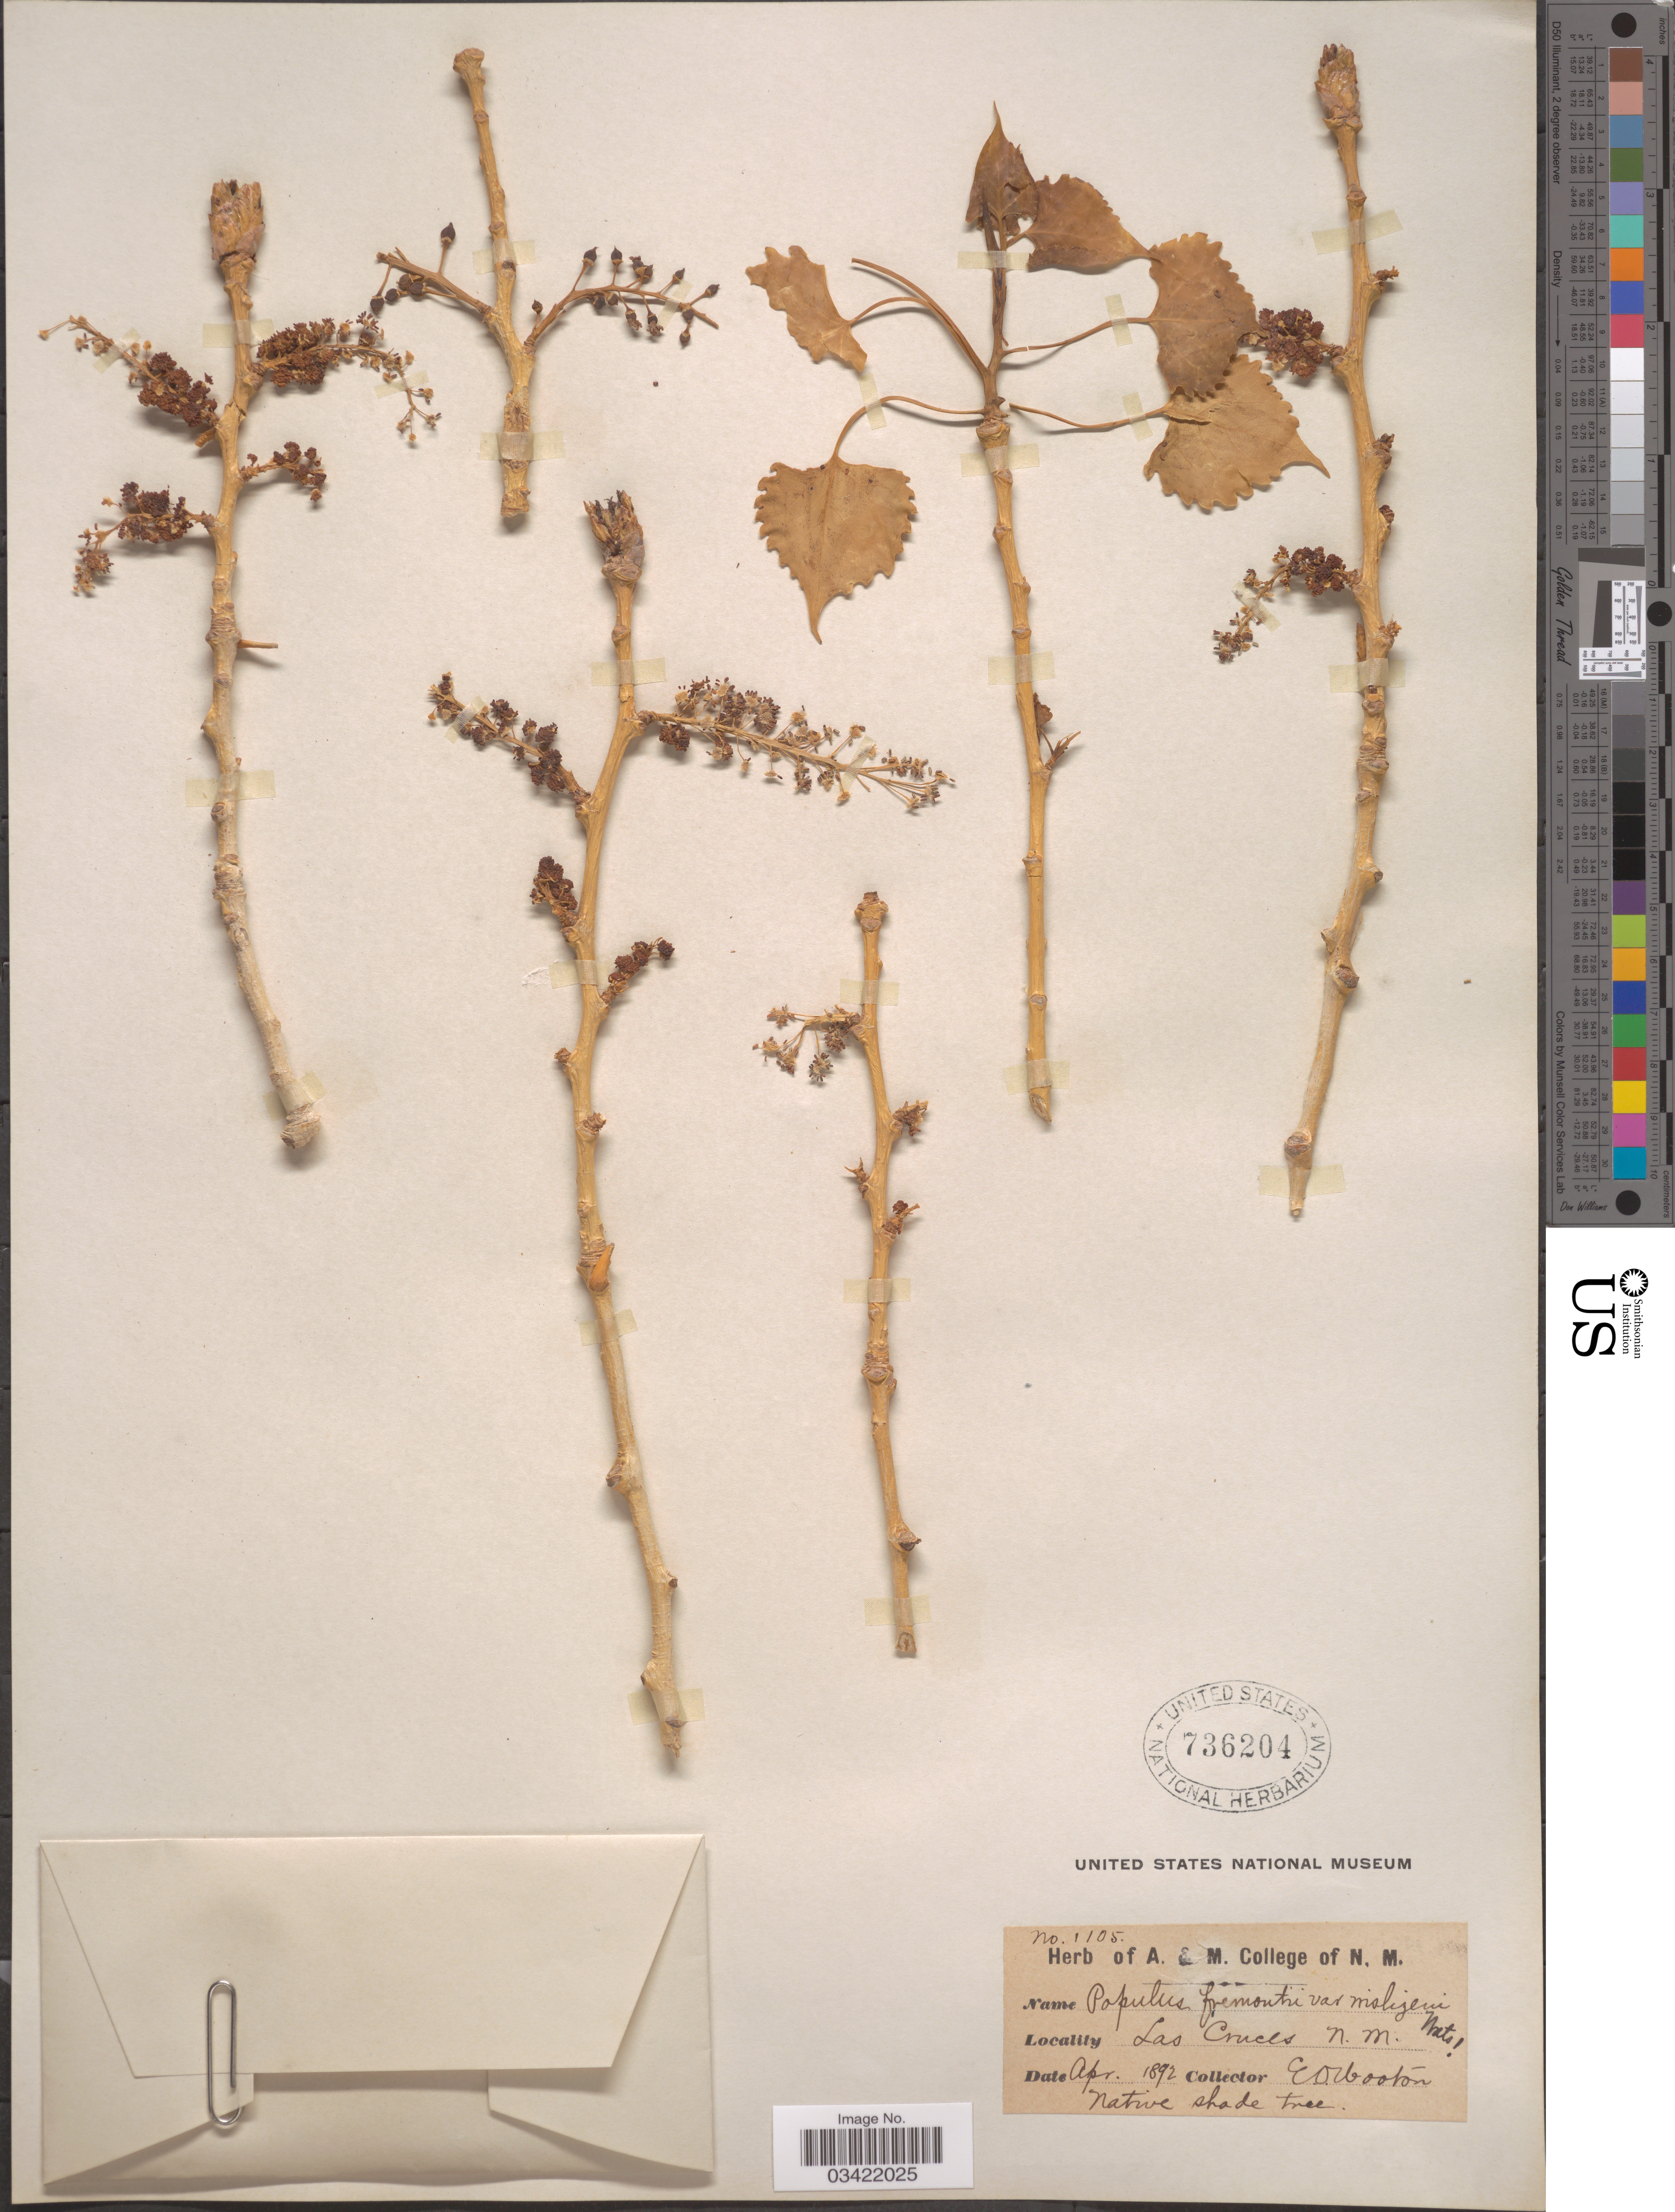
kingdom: Plantae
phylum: Tracheophyta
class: Magnoliopsida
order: Malpighiales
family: Salicaceae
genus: Populus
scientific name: Populus deltoides subsp. wislizeni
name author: (S. Watson) Eckenw.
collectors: E. O. Wooton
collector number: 1105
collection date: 1892-04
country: United States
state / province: New Mexico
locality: Las Cruces.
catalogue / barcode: US 736204